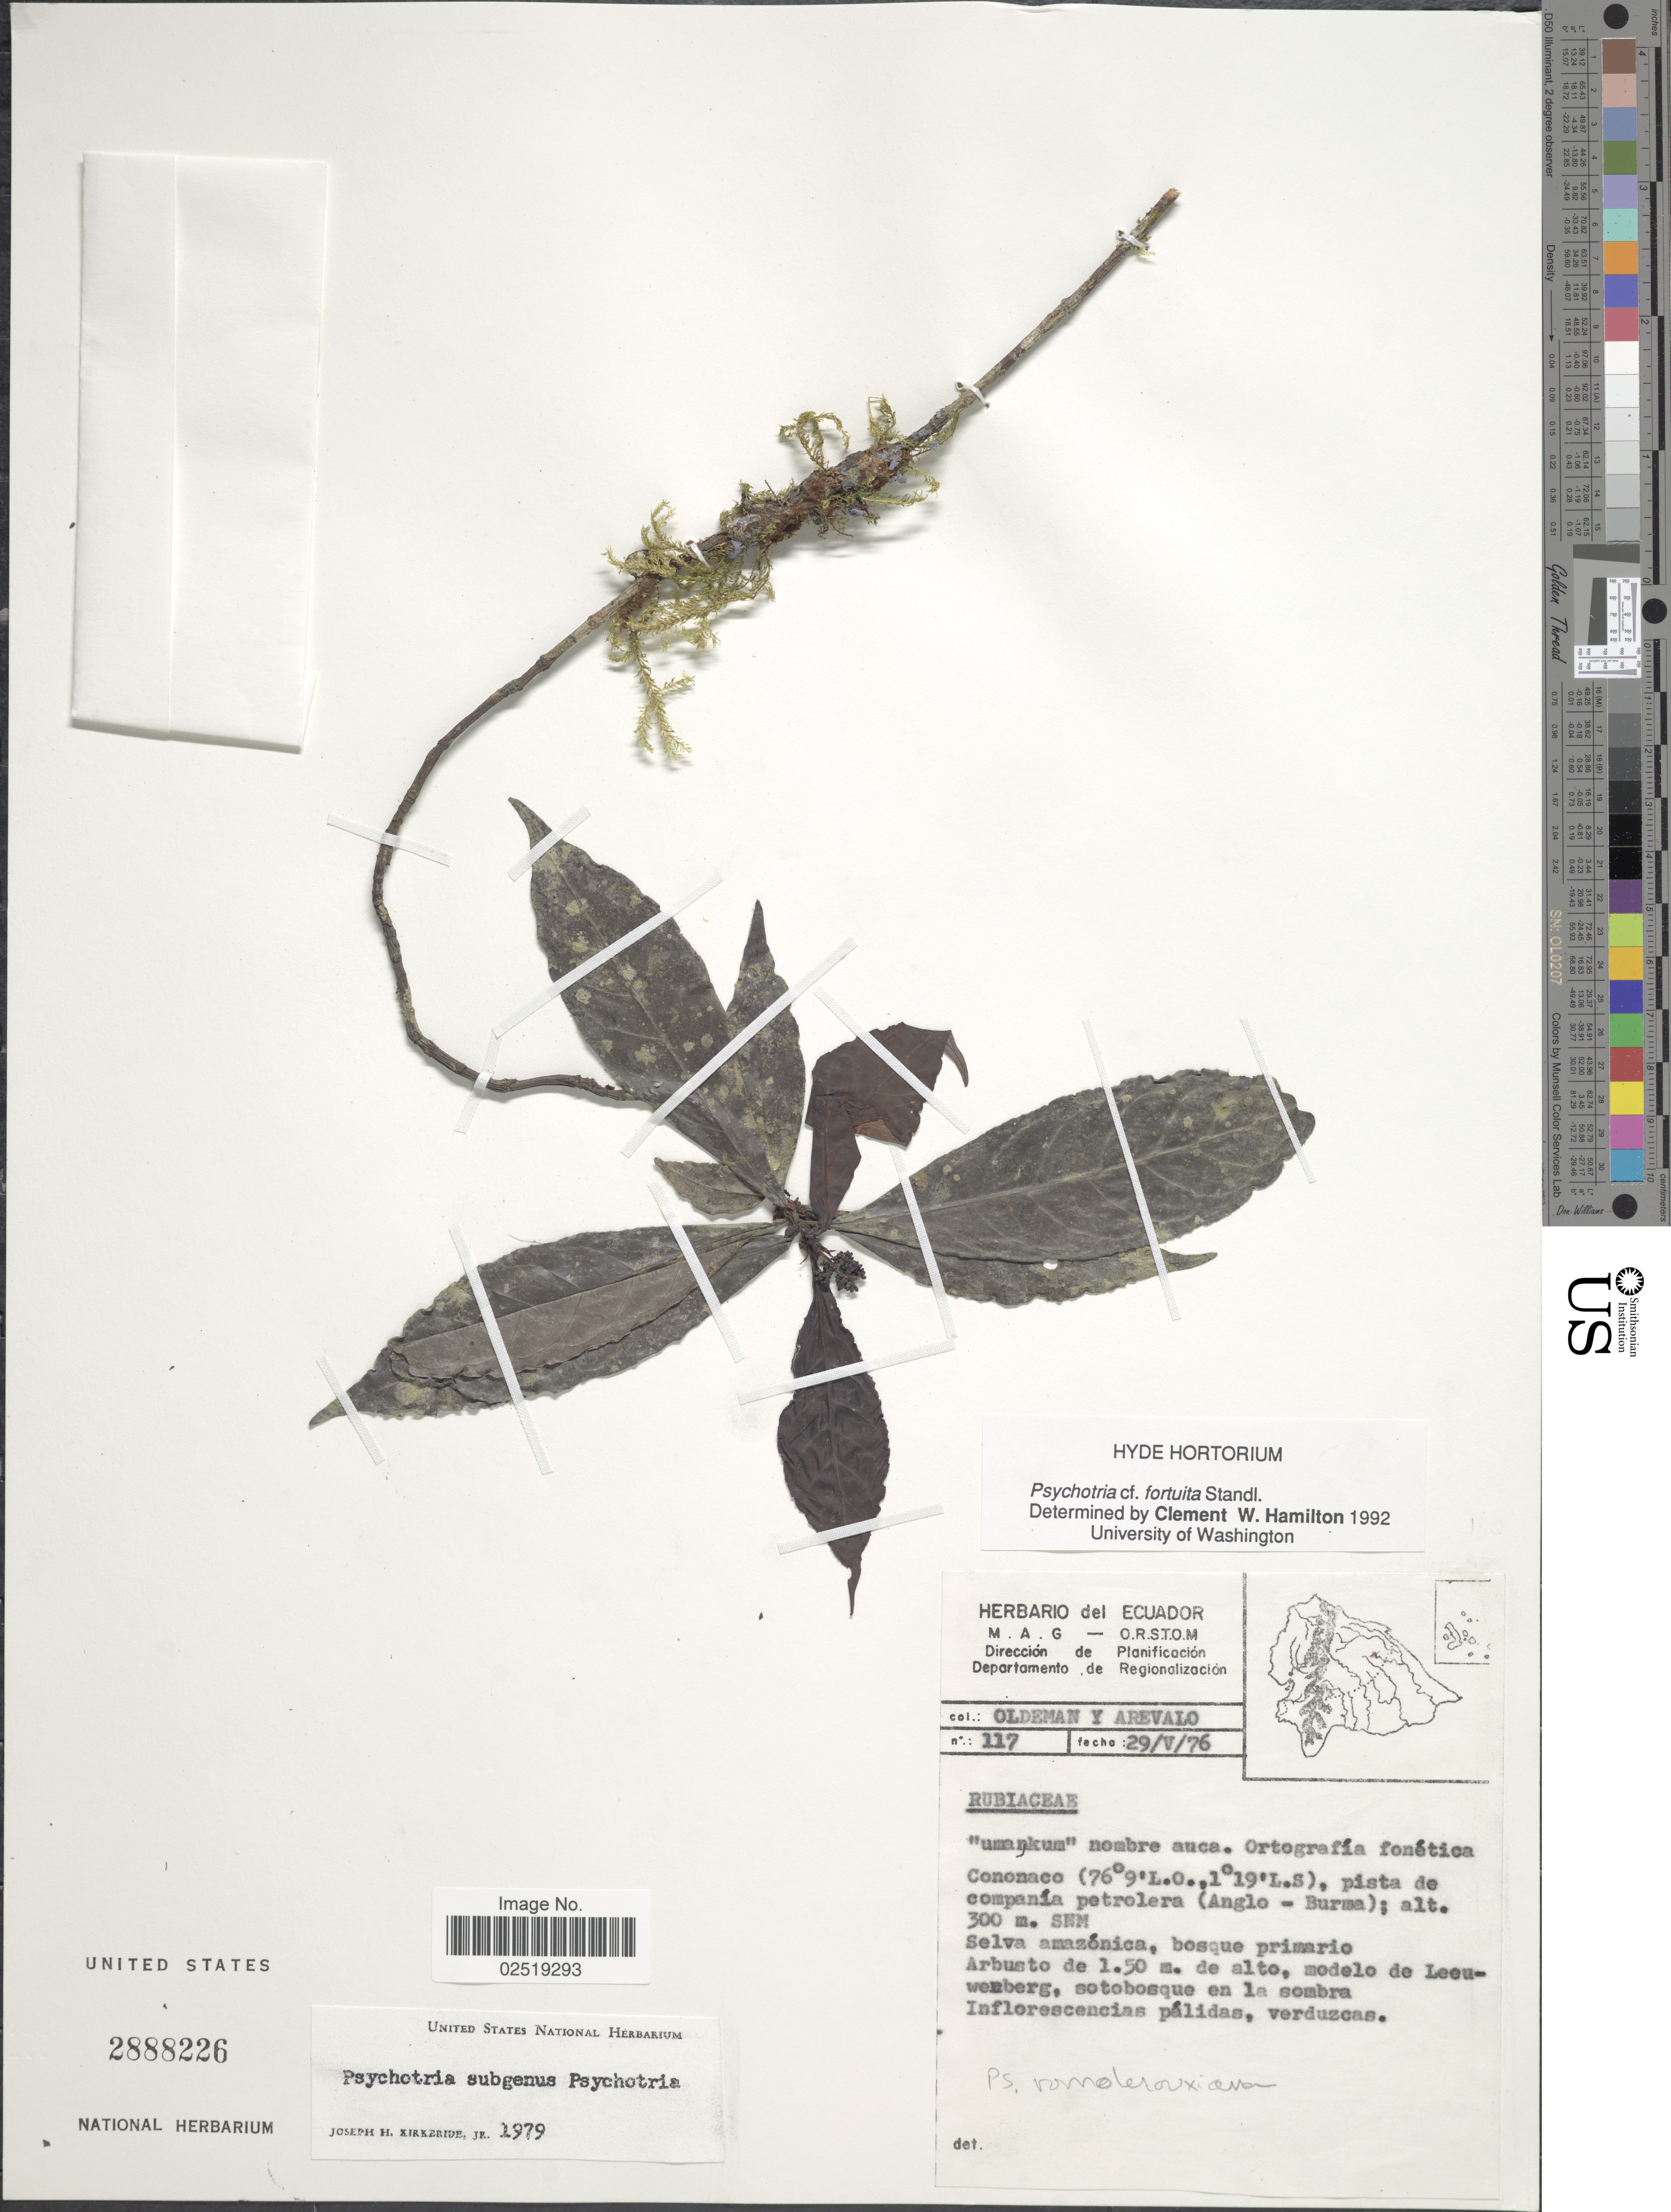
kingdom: Plantae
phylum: Tracheophyta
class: Magnoliopsida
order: Gentianales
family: Rubiaceae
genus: Psychotria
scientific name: Psychotria fortuita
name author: Standl.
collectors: -- Oldeman & -. Arevalo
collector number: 117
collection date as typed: Transcribed d/m/y: 29/5/76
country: Ecuador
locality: Cononaco, pista de compania petrolera (Anglo-Burma)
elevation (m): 300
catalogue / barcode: US 2888226